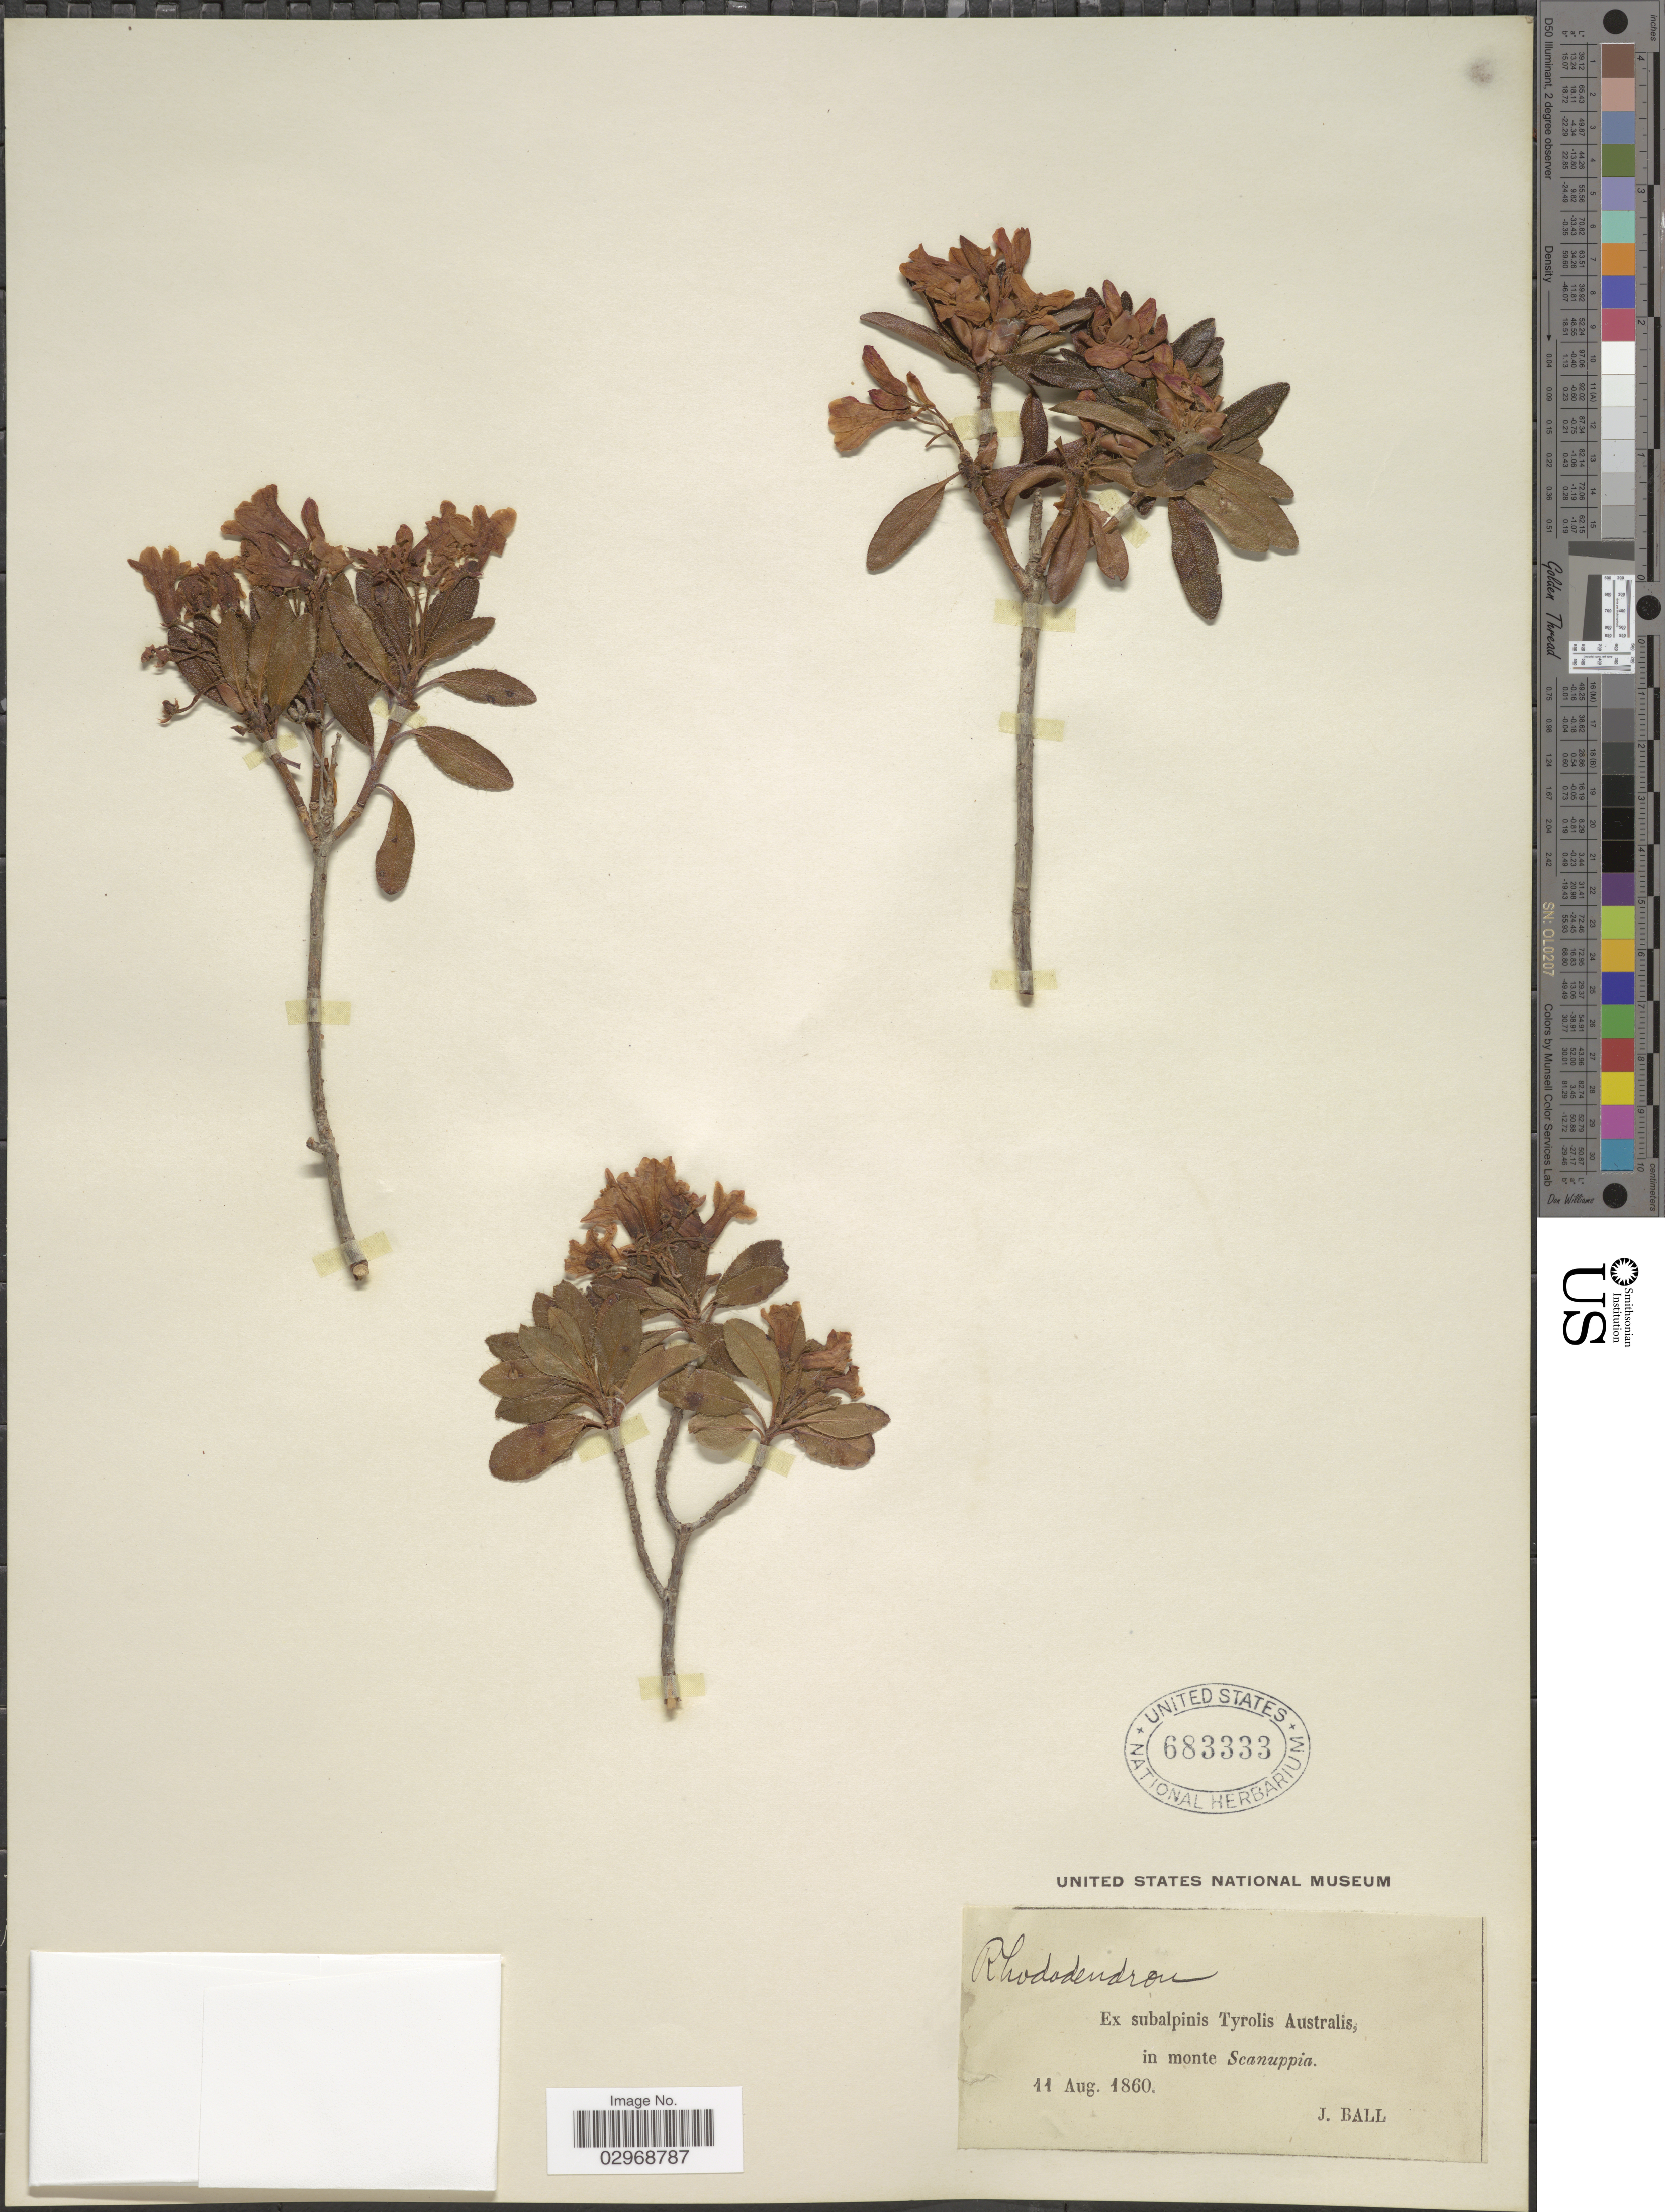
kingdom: Plantae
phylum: Tracheophyta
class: Magnoliopsida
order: Ericales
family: Ericaceae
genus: Rhododendron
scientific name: Rhododendron hirsutum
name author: L.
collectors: J. Ball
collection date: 1860-08-11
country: Italy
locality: Ex subalpinis Tyrolis Australis in monte Scanuppia.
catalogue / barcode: US 683333